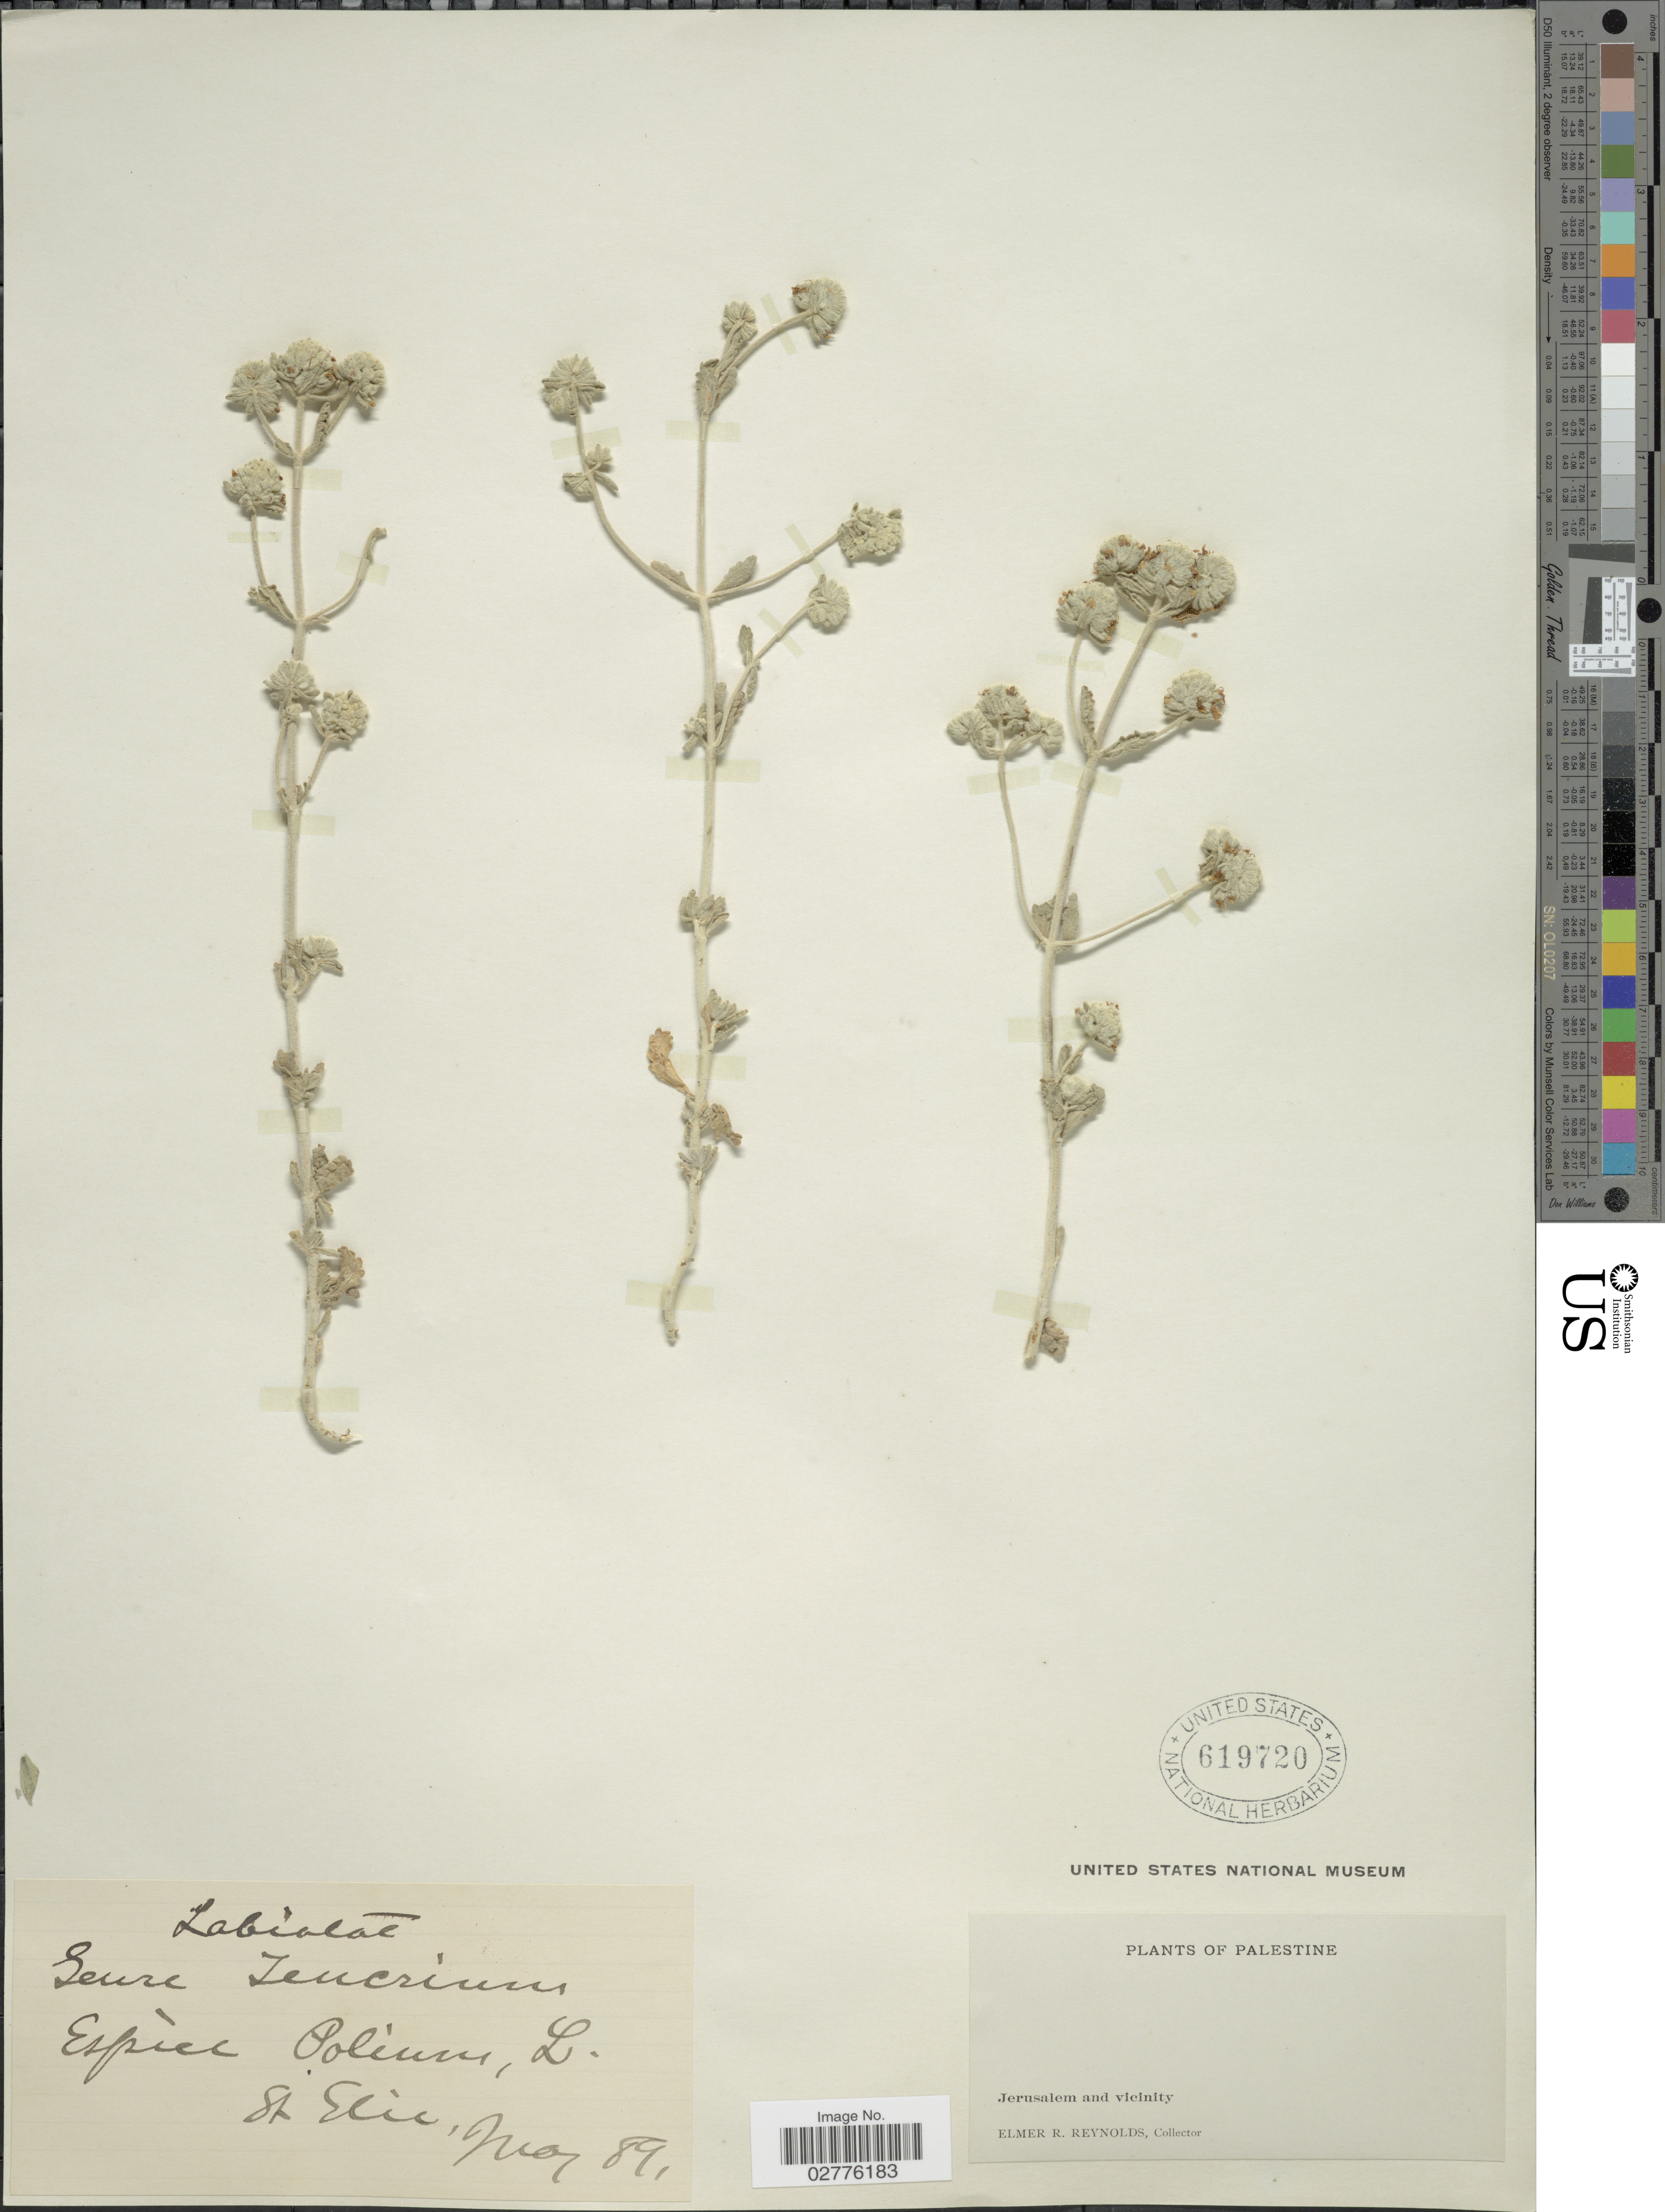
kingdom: Plantae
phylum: Tracheophyta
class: Magnoliopsida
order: Lamiales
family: Lamiaceae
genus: Teucrium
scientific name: Teucrium polium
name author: L.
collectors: E. Reynolds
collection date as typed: Transcribed d/m/y: /5/89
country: Israel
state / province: Jerusalem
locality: Palestine, Jerusalem and vicinity, St Elie [interpreted]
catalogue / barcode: US 619720